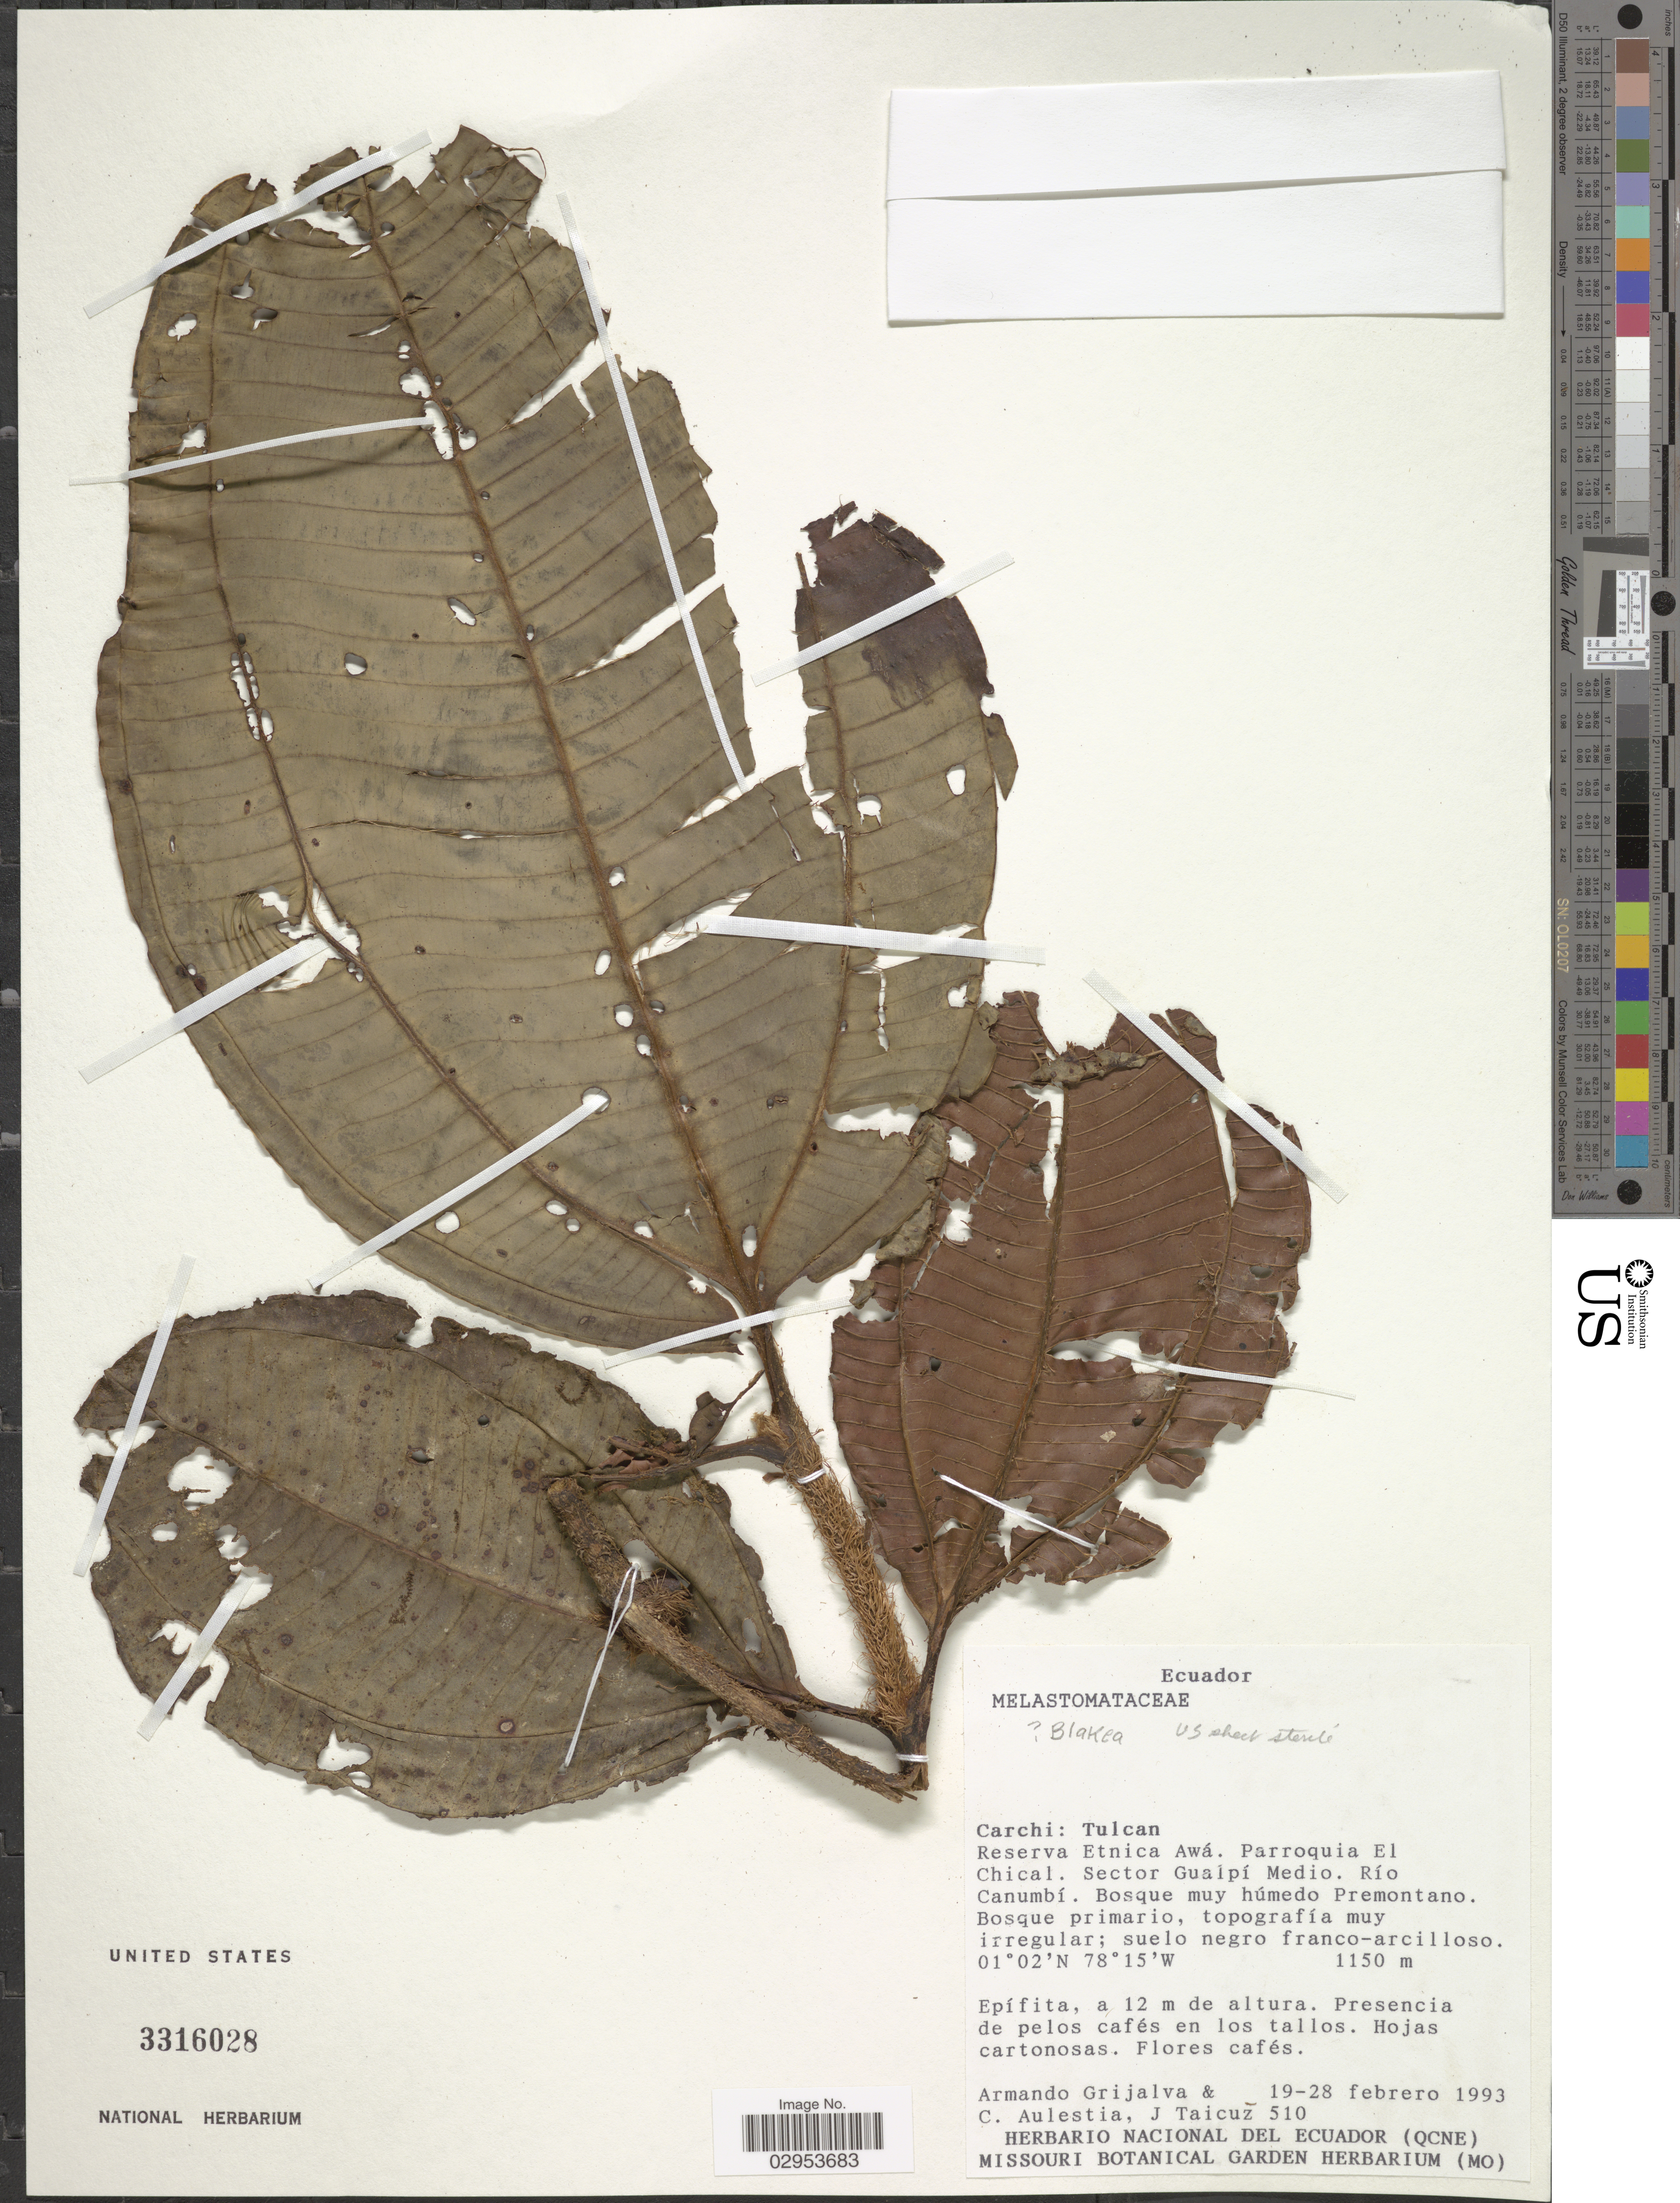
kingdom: Plantae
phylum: Tracheophyta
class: Magnoliopsida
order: Myrtales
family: Melastomataceae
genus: Blakea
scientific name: Blakea sp.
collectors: A. Grijalva, C. Aulestia & J. Taicuz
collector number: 510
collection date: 1993-02-19/1993-02-28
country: Ecuador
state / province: Carchi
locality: Tulcan, Reserva Etnica Awá. Parroquia El Chical. Sector Gualpí Medio. Río Canumbí. Bosque muy húmedo Premontano.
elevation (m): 1150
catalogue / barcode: US 3316028